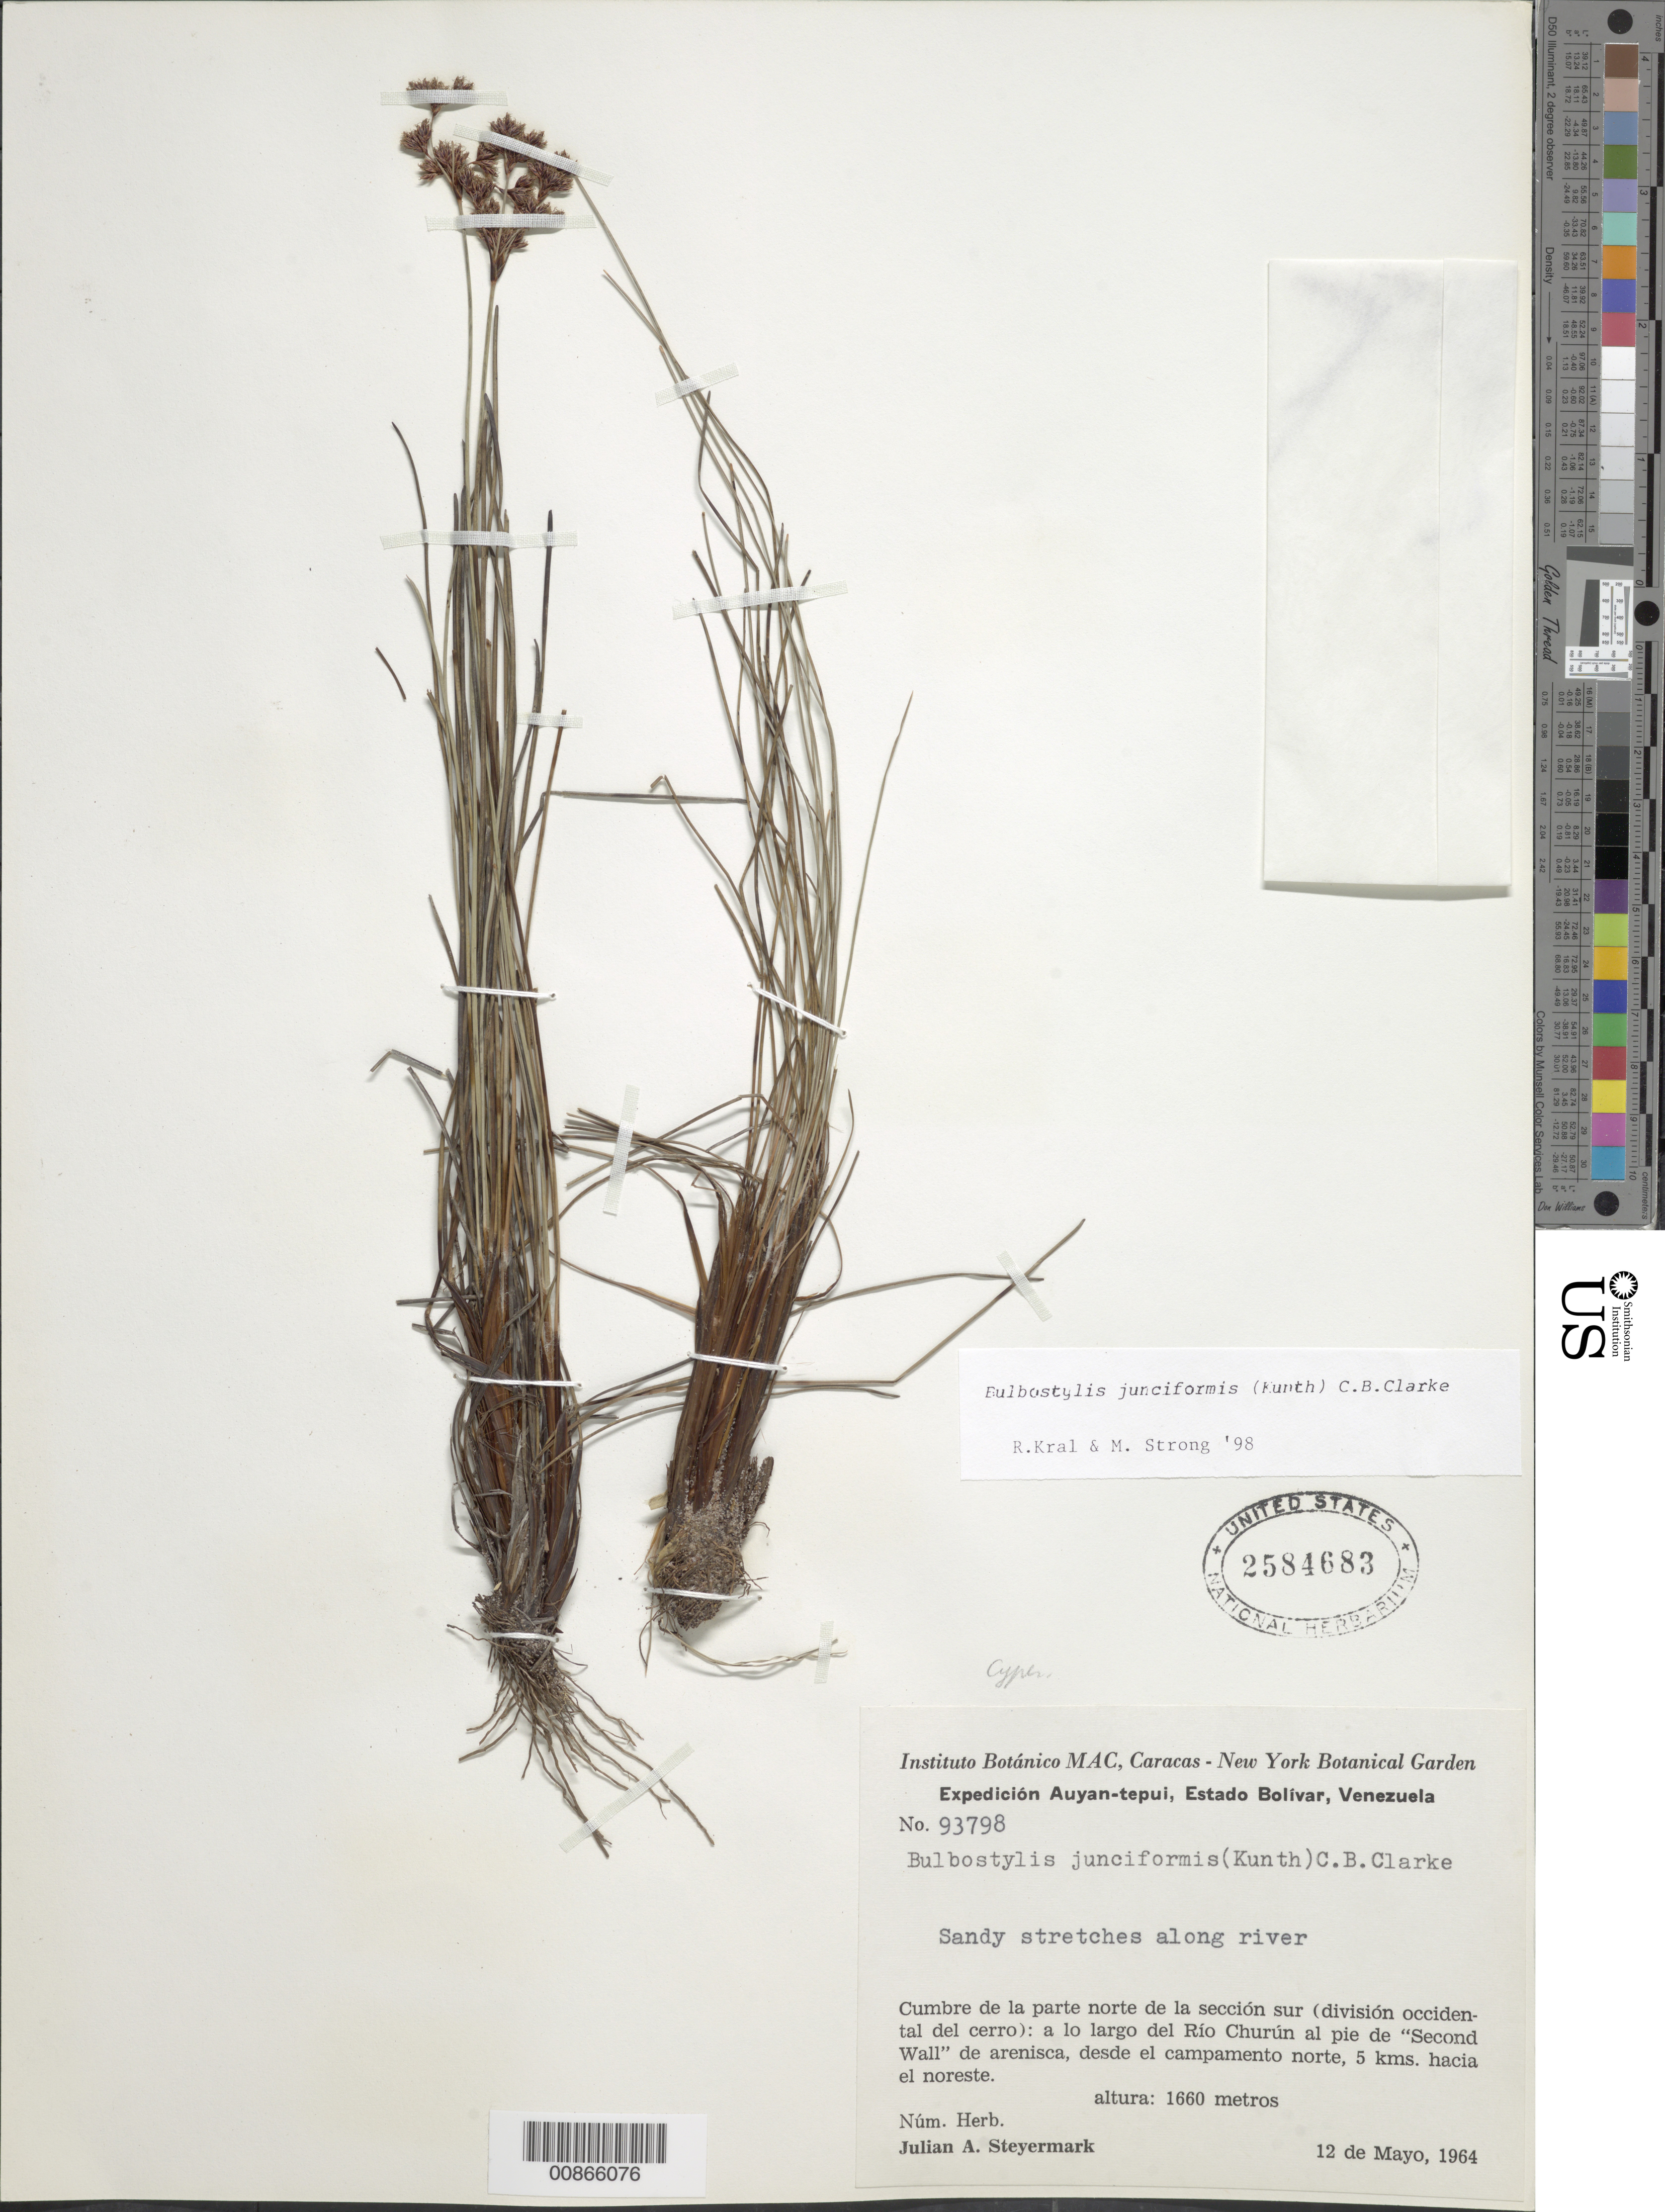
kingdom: Plantae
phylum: Tracheophyta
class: Liliopsida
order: Poales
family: Cyperaceae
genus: Bulbostylis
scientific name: Bulbostylis junciformis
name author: (Kunth) C.B. Clarke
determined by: Kral, R.; Strong, M. T.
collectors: J. Steyermark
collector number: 93798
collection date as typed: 12-May-64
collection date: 1964-05-12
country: Venezuela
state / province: Bolívar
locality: Auyan-tepuí, Río Churún, de la parte norte de la sección sur (división occidental del cerro): a lo largo del Río Churúm al pie de "Second Wall", desde el campamento norte, 5kms. hacia el noreste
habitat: Sandy stretches along river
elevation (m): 1660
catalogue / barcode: US 2584683